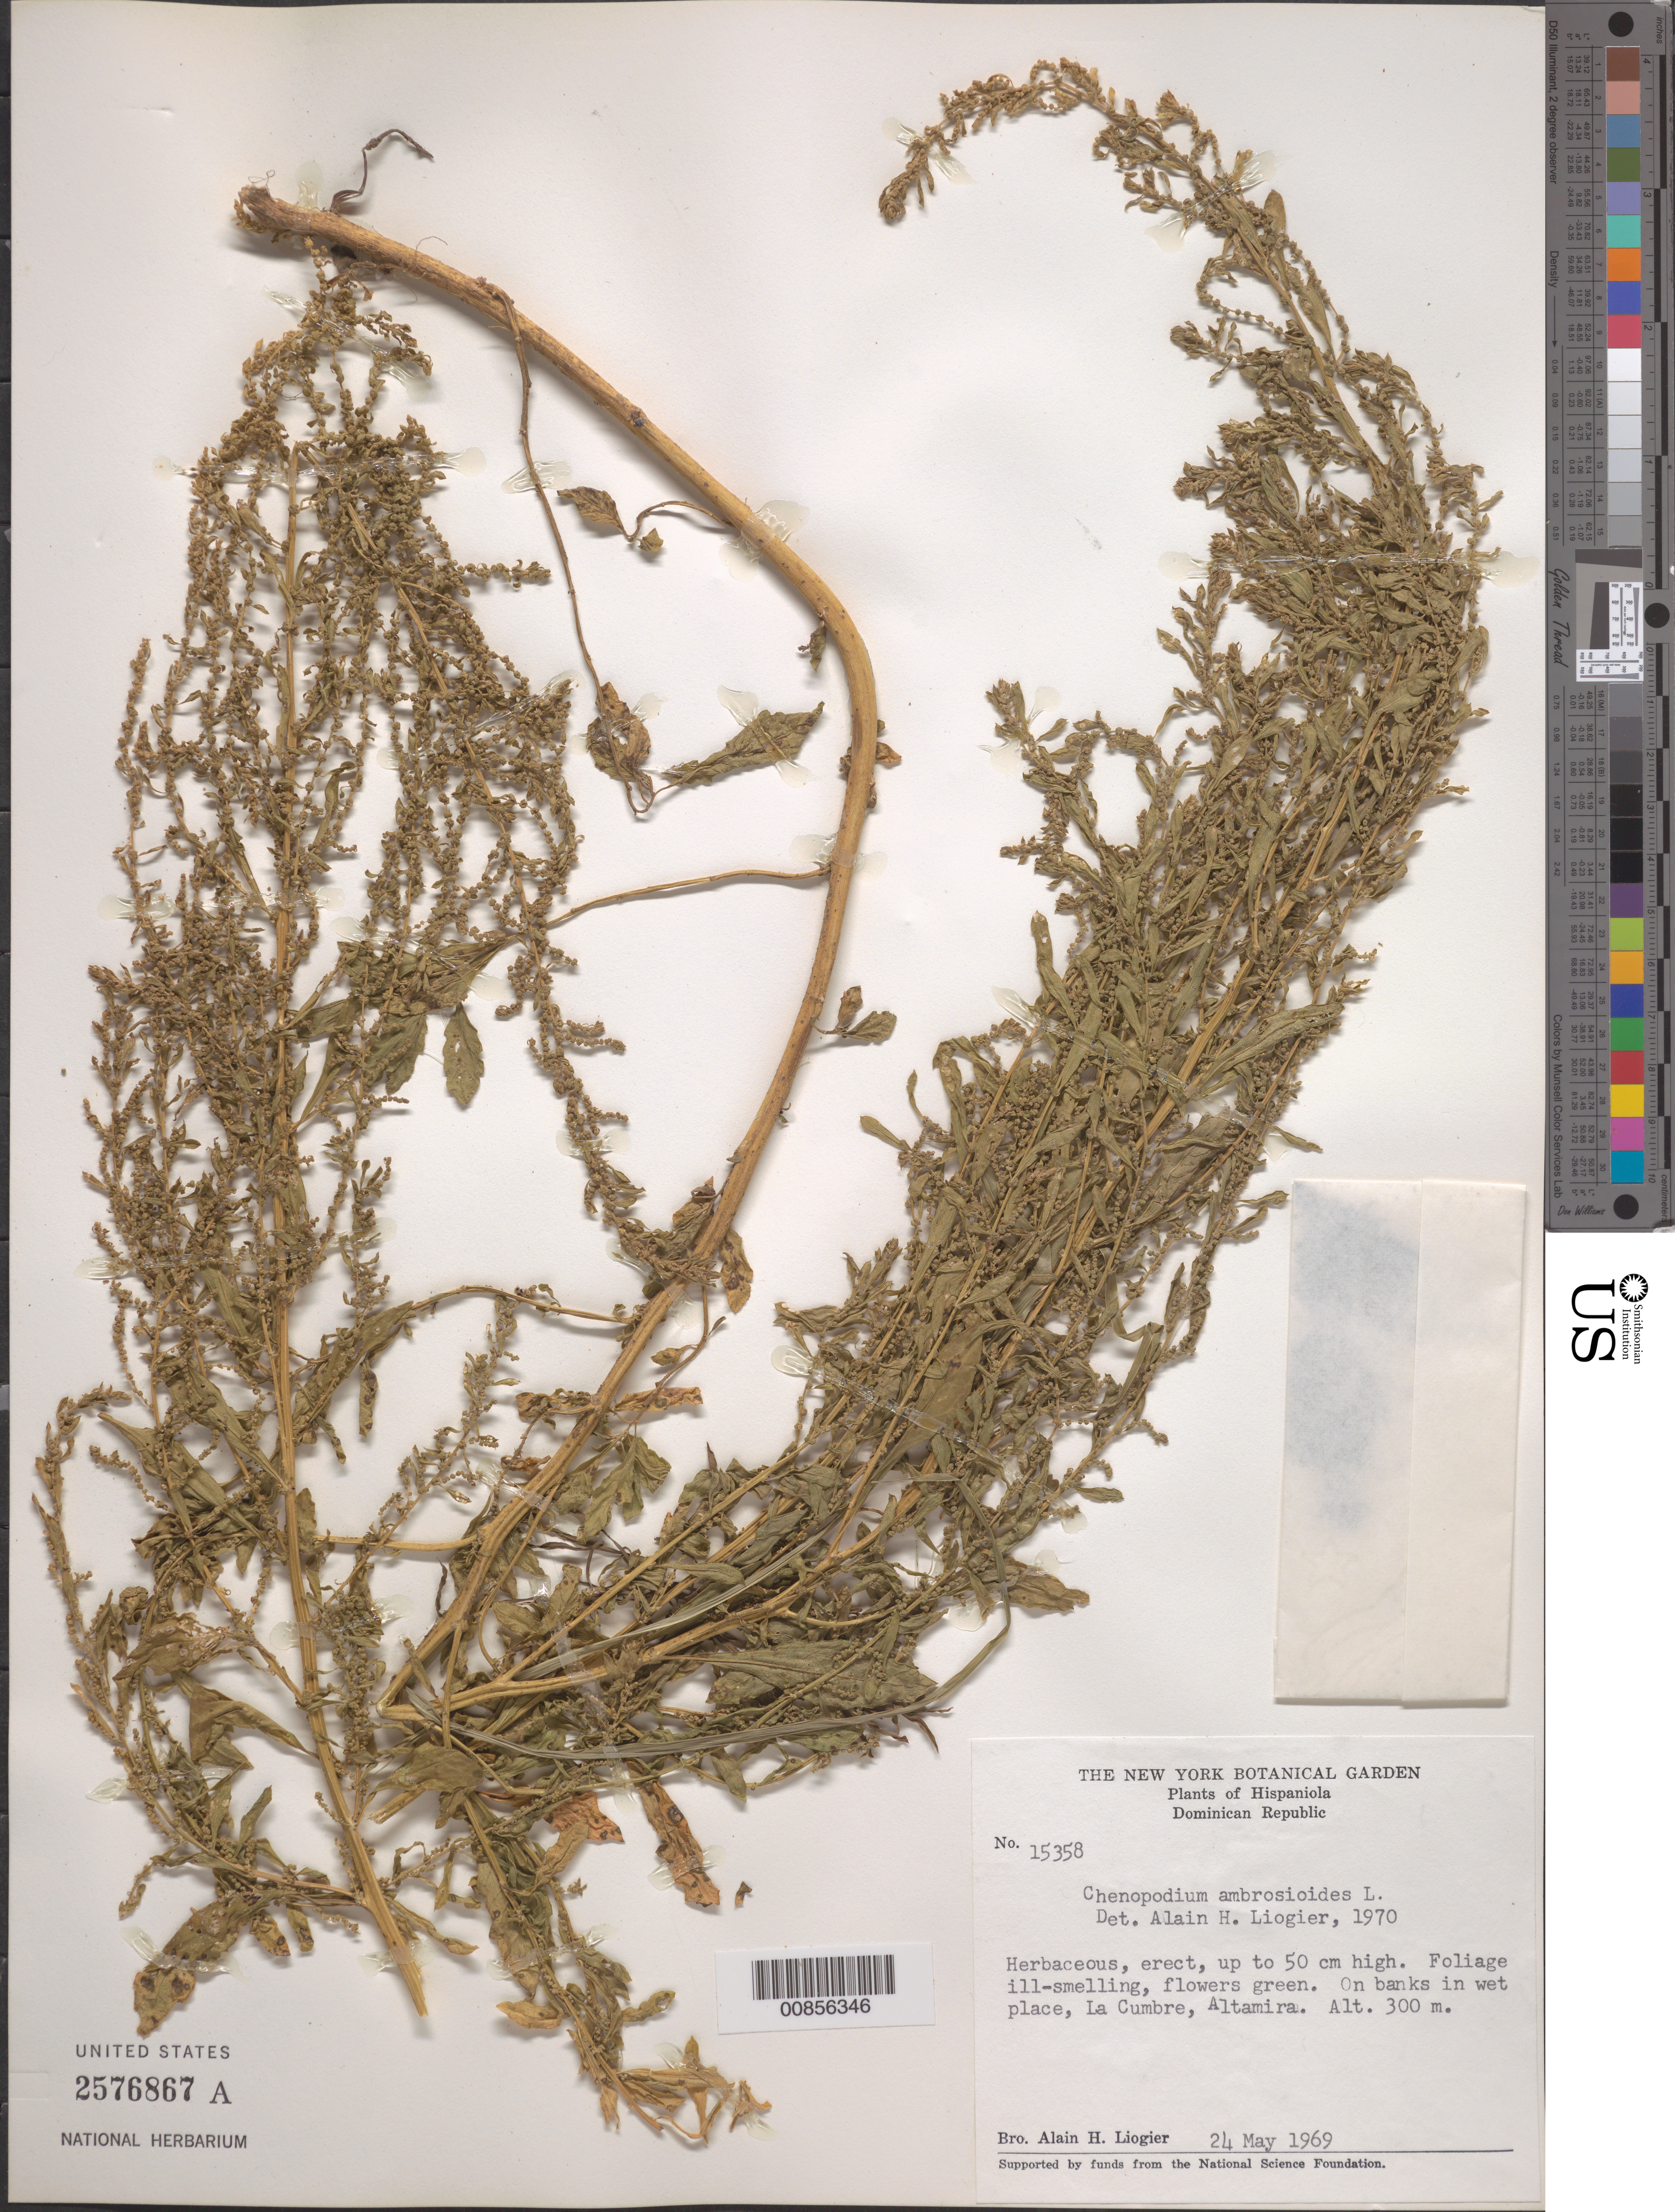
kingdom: Plantae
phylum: Tracheophyta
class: Magnoliopsida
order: Caryophyllales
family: Amaranthaceae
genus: Chenopodium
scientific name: Chenopodium ambrosioides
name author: L.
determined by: Liogier, Alain H.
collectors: A. H. Liogier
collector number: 15358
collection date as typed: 24 May 1969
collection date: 1969-05-24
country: Dominican Republic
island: Hispaniola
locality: La Cumbre, Altamira.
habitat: On banks, in wet place.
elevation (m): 300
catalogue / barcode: US 2576867A